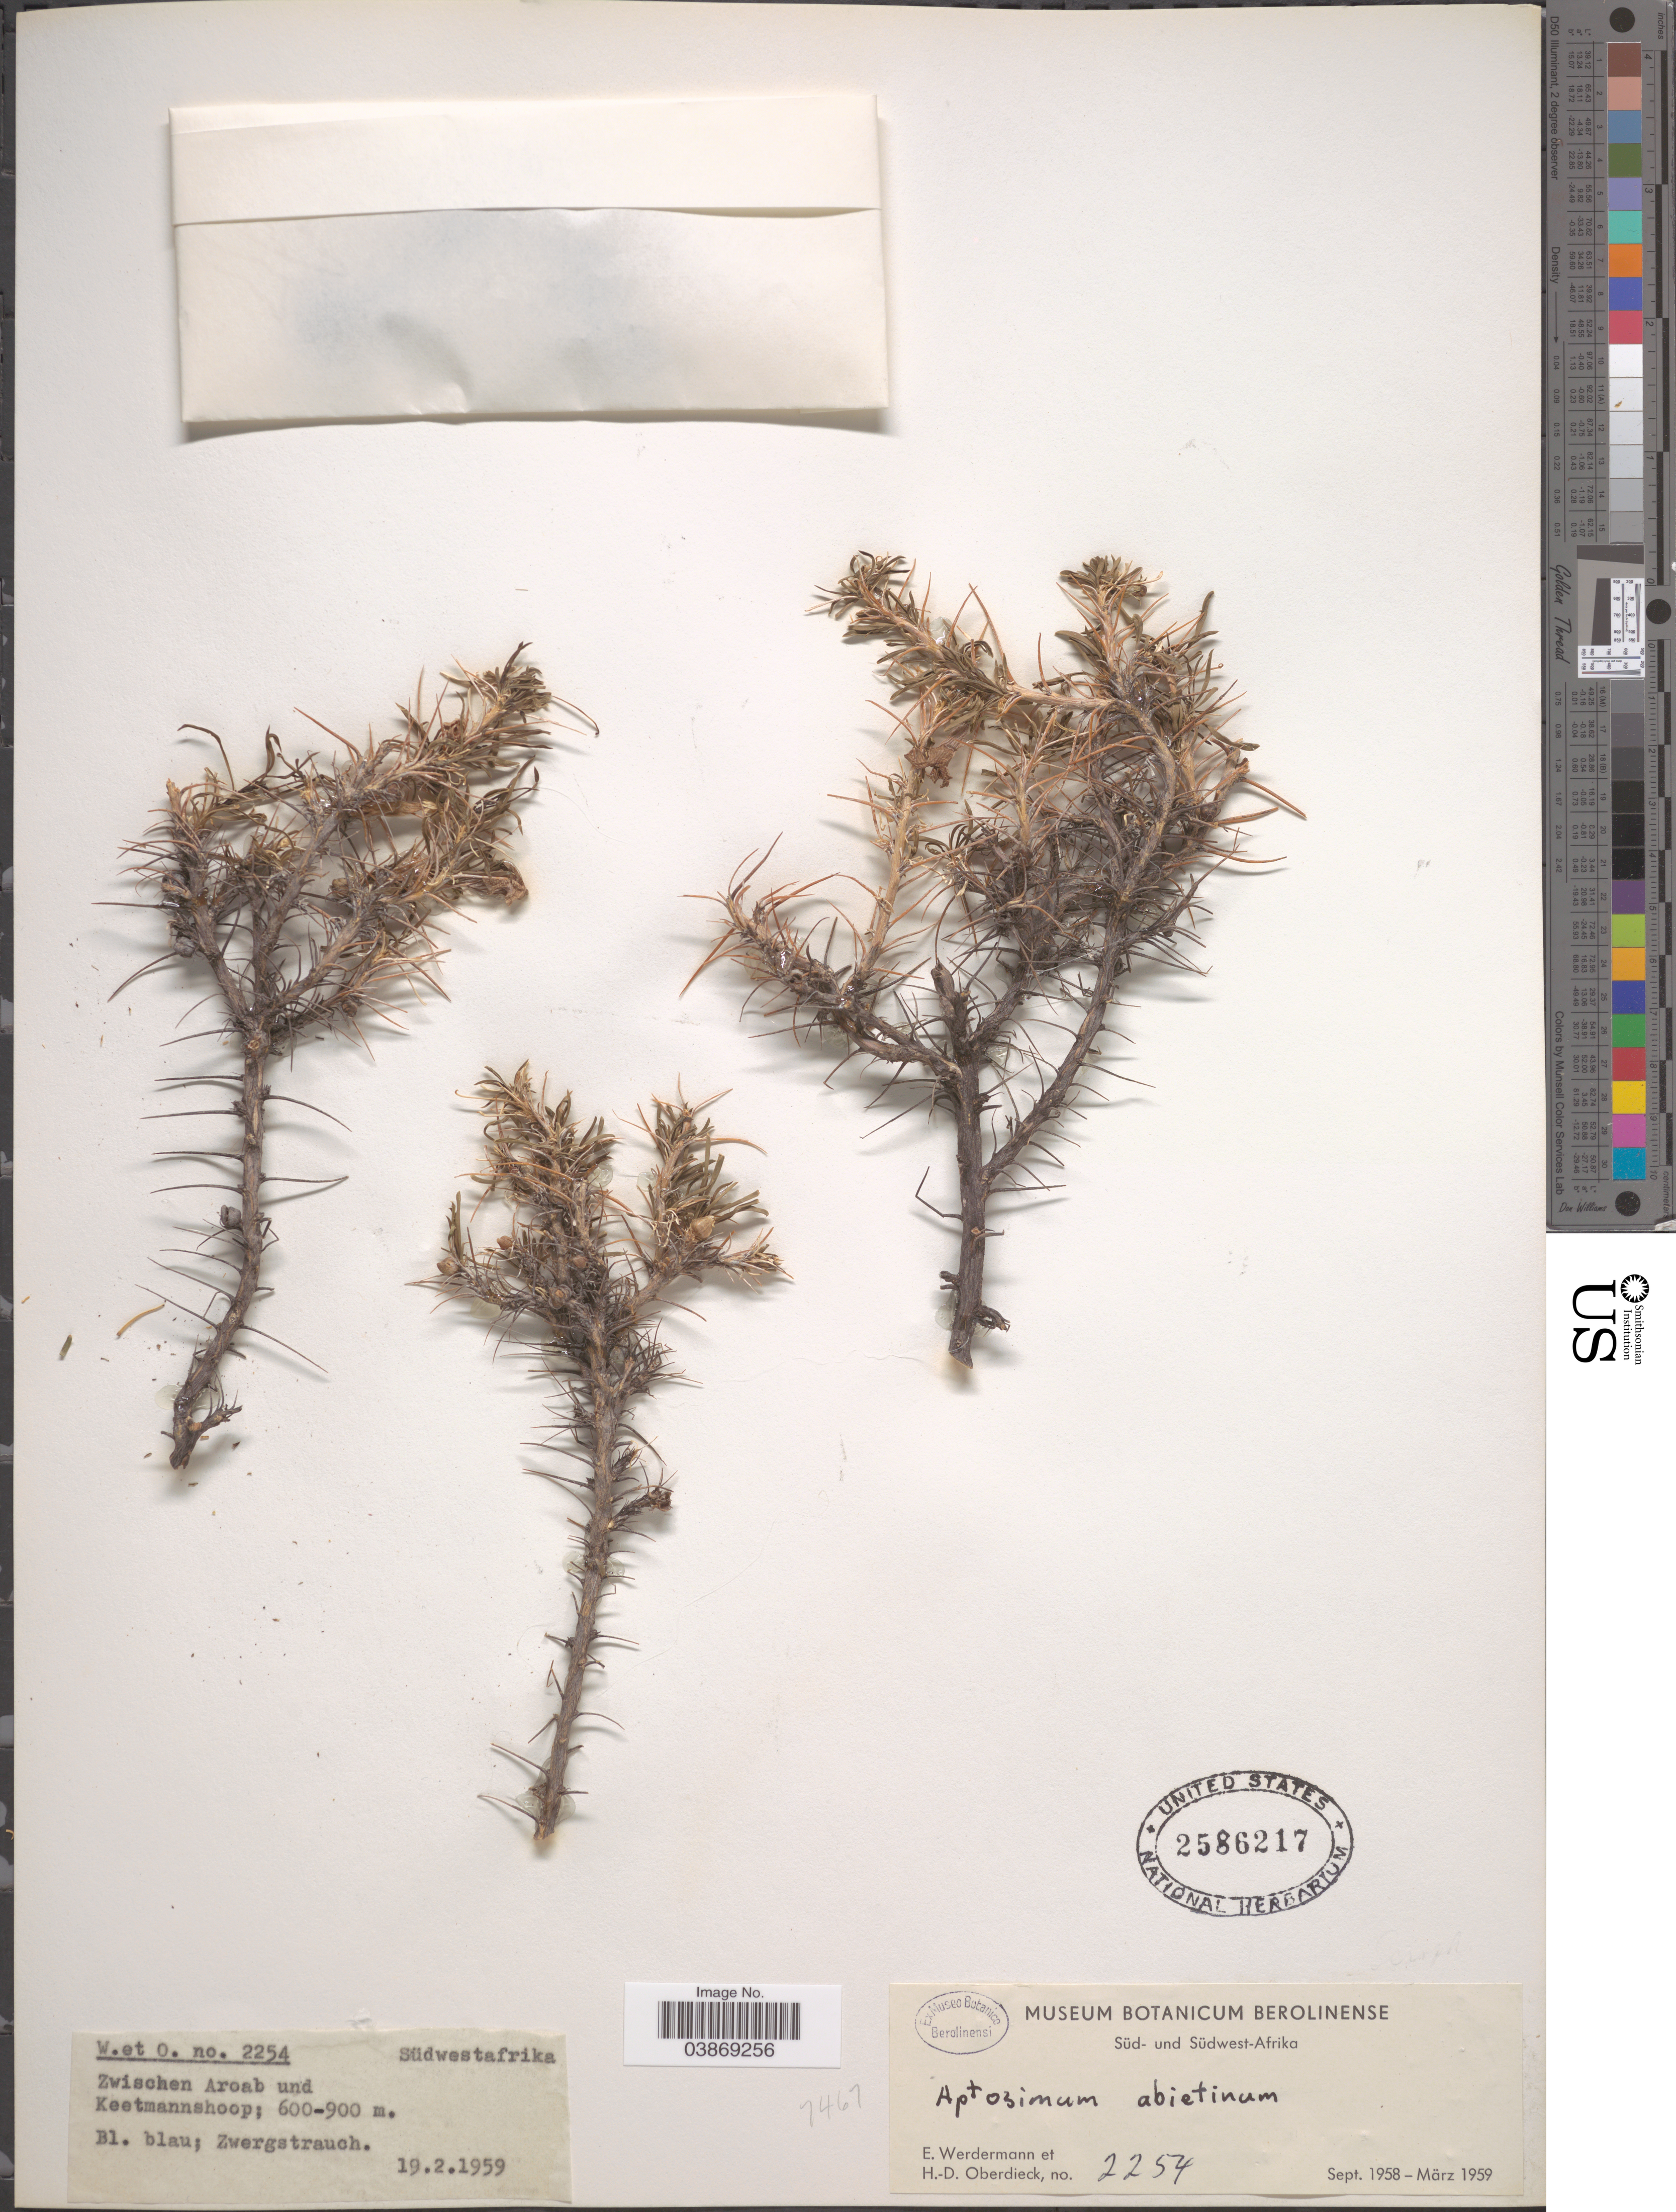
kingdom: Plantae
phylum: Tracheophyta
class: Magnoliopsida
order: Lamiales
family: Scrophulariaceae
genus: Aptosimum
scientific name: Aptosimum abietinum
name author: Burch. ex Benth.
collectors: E. Werdermann & H. Oberdieck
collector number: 2254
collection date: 1959-02-19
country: Namibia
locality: Südwestafrika. Zwischen Aroab und Keetmannshoop.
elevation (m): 600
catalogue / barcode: US 2586217